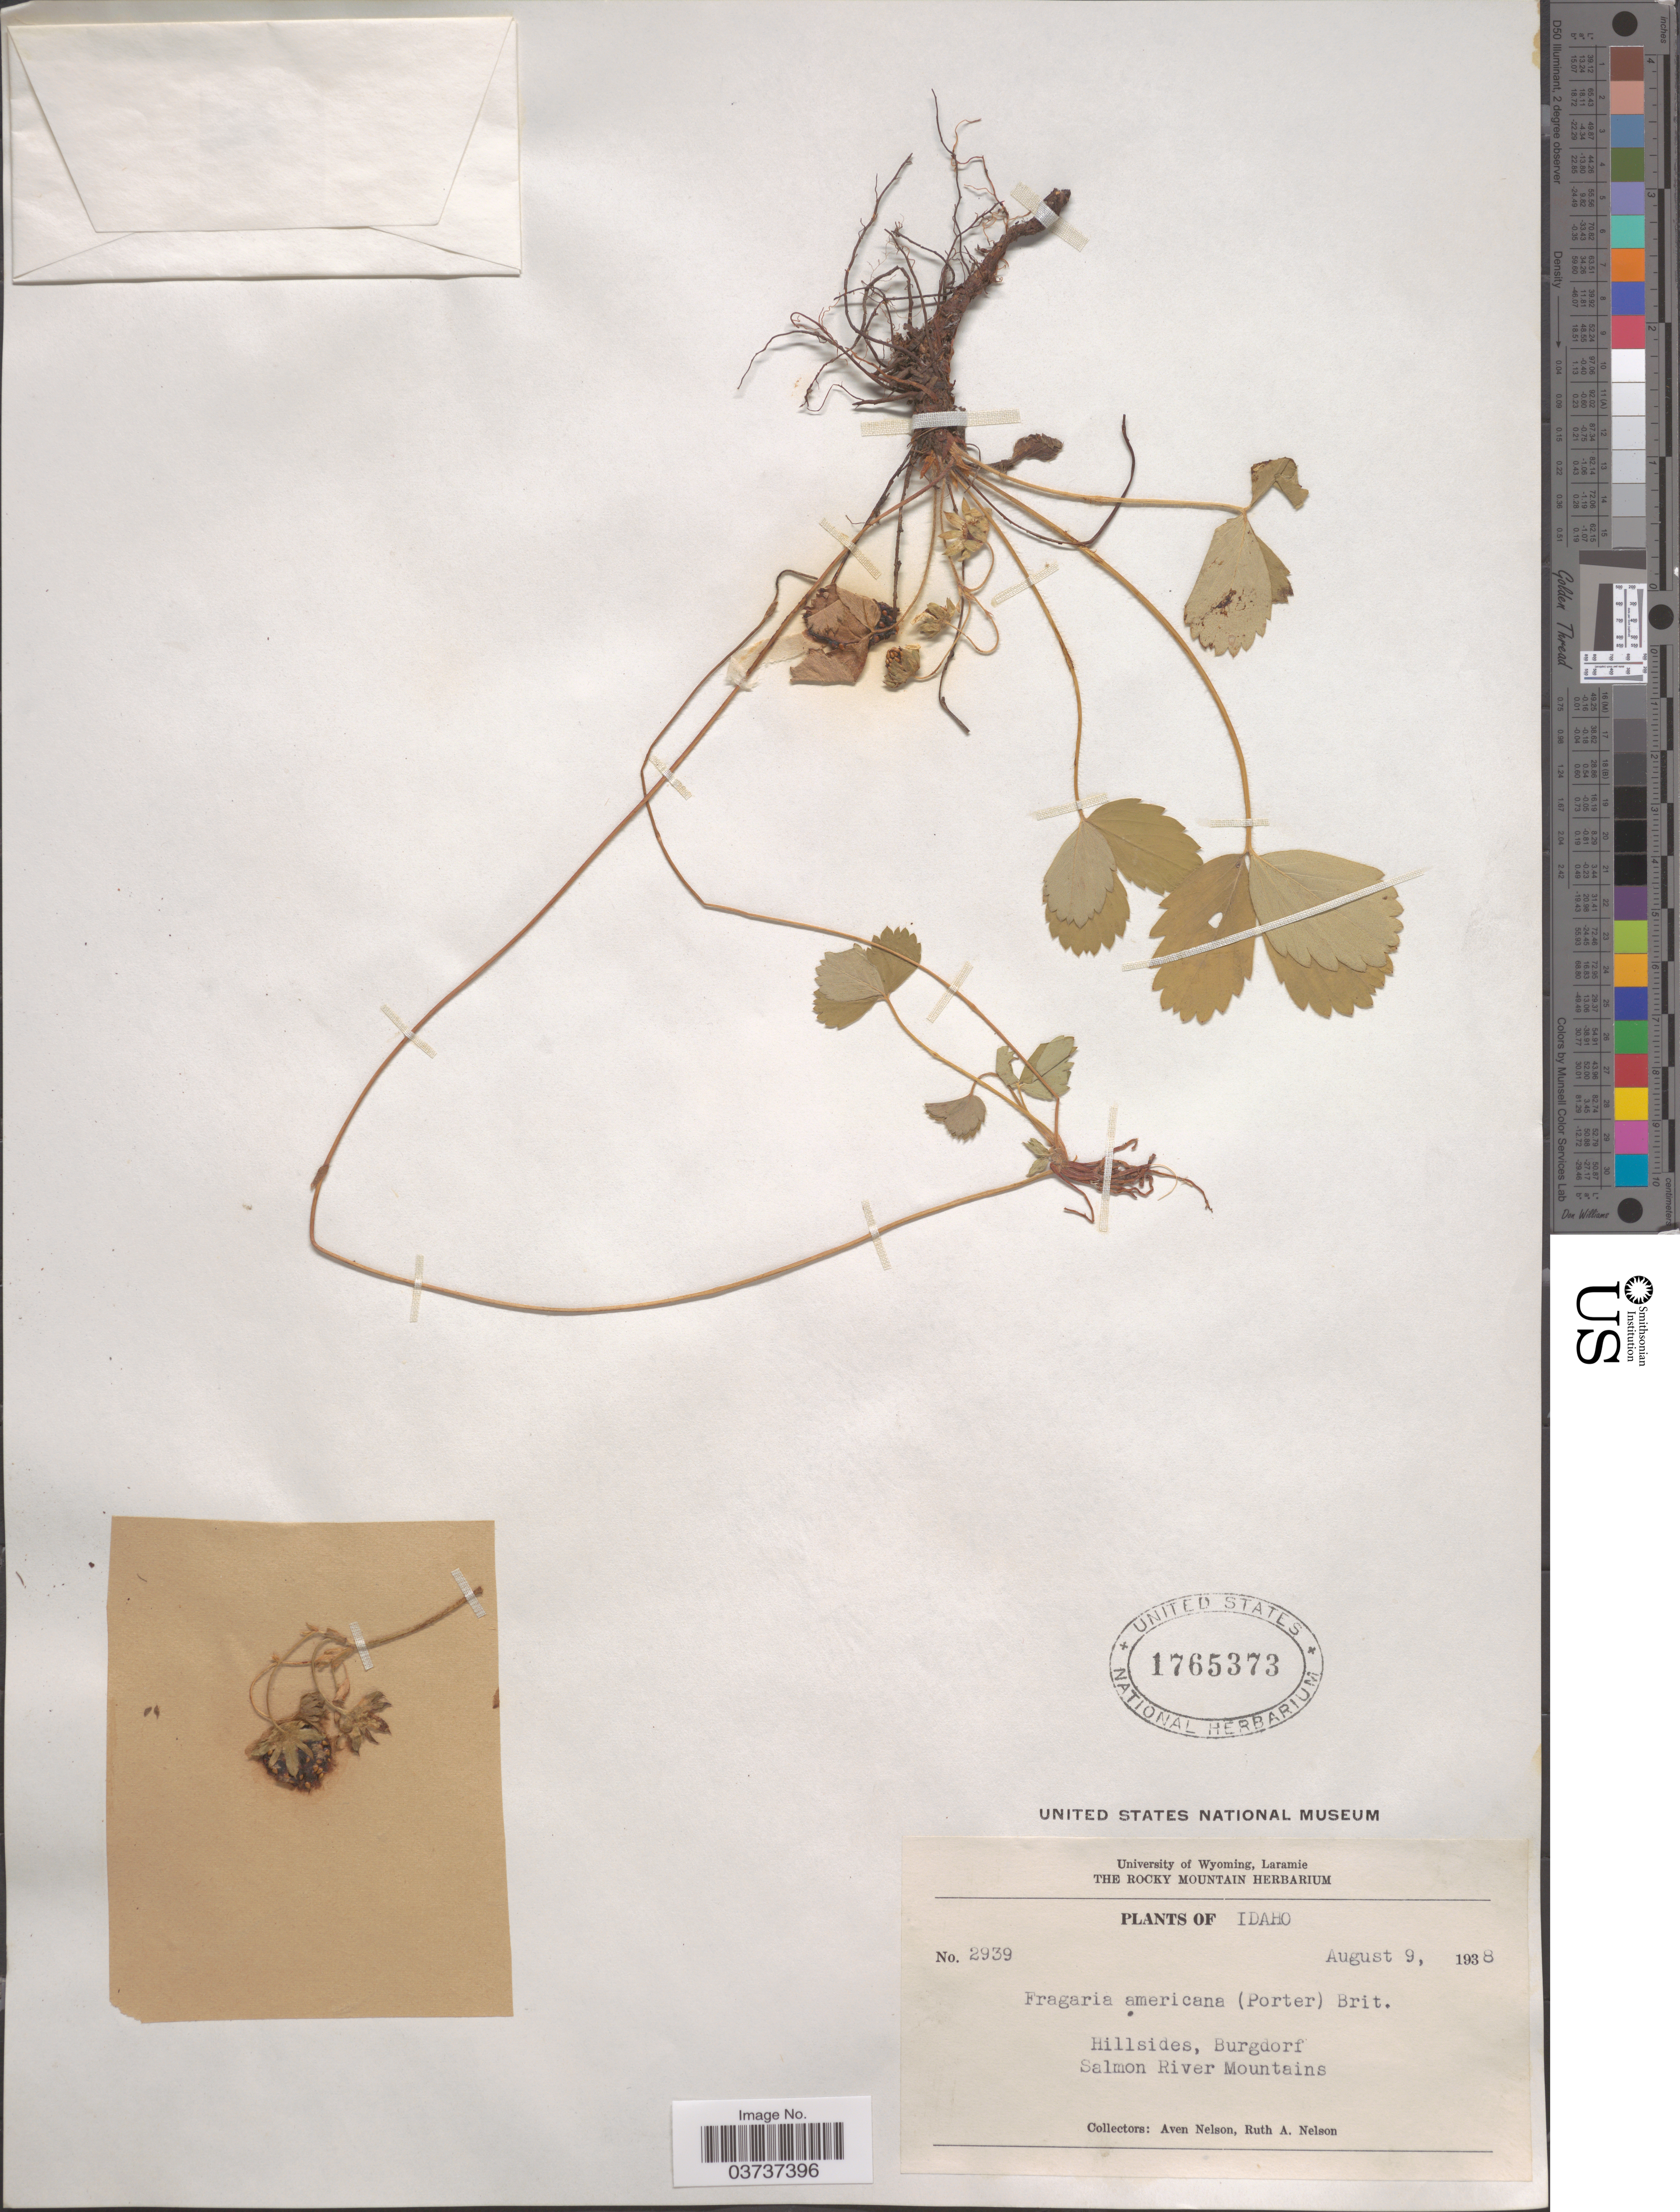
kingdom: Plantae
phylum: Tracheophyta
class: Magnoliopsida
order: Rosales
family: Rosaceae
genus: Fragaria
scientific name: Fragaria vesca subsp. americana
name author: (Porter) Staudt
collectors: A. Nelson & R. A. Nelson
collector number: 2939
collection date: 1938-08-09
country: United States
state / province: Idaho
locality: Hillside, Burgdorf. Salmon River Mountains.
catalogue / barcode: US 1765373